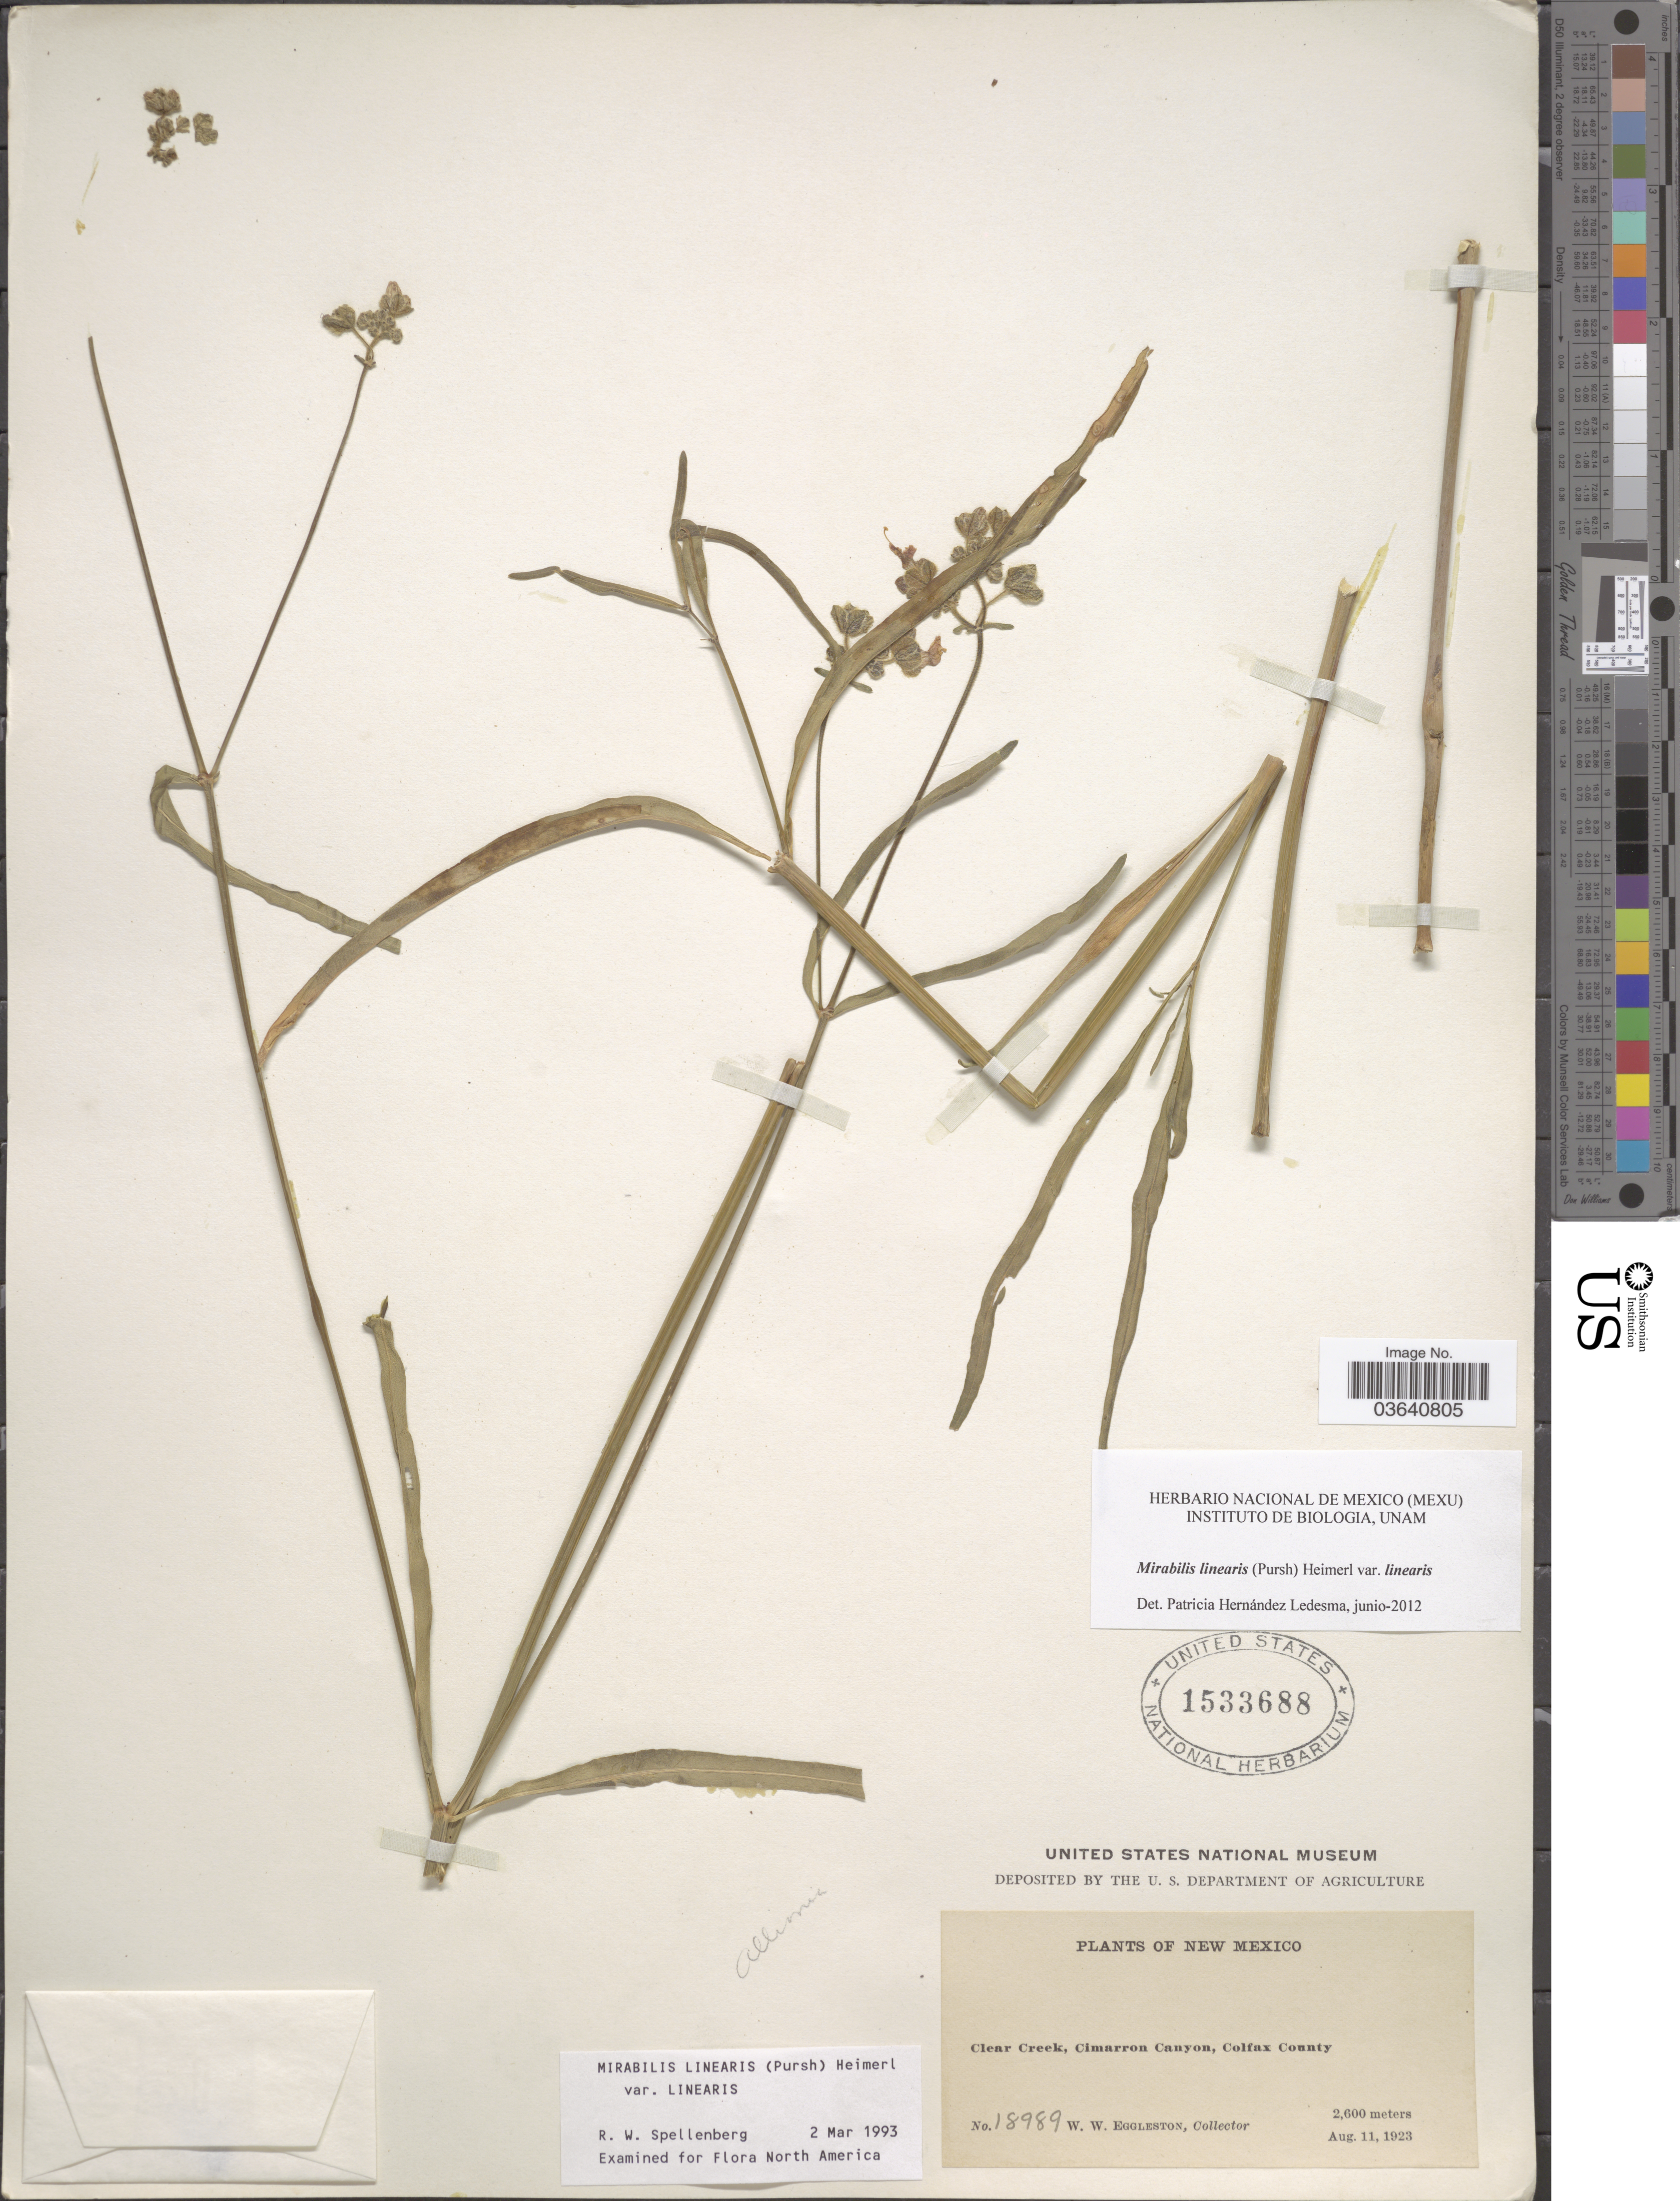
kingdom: Plantae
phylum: Tracheophyta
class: Magnoliopsida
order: Caryophyllales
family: Nyctaginaceae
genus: Mirabilis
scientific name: Mirabilis linearis var. linearis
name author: (Pursh) Heimerl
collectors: W. W. Eggleston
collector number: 18989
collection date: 1923-08-11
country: United States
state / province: New Mexico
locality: Clear Creek, Cimarron Canyon, Colfax County.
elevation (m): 2600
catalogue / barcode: US 1533688